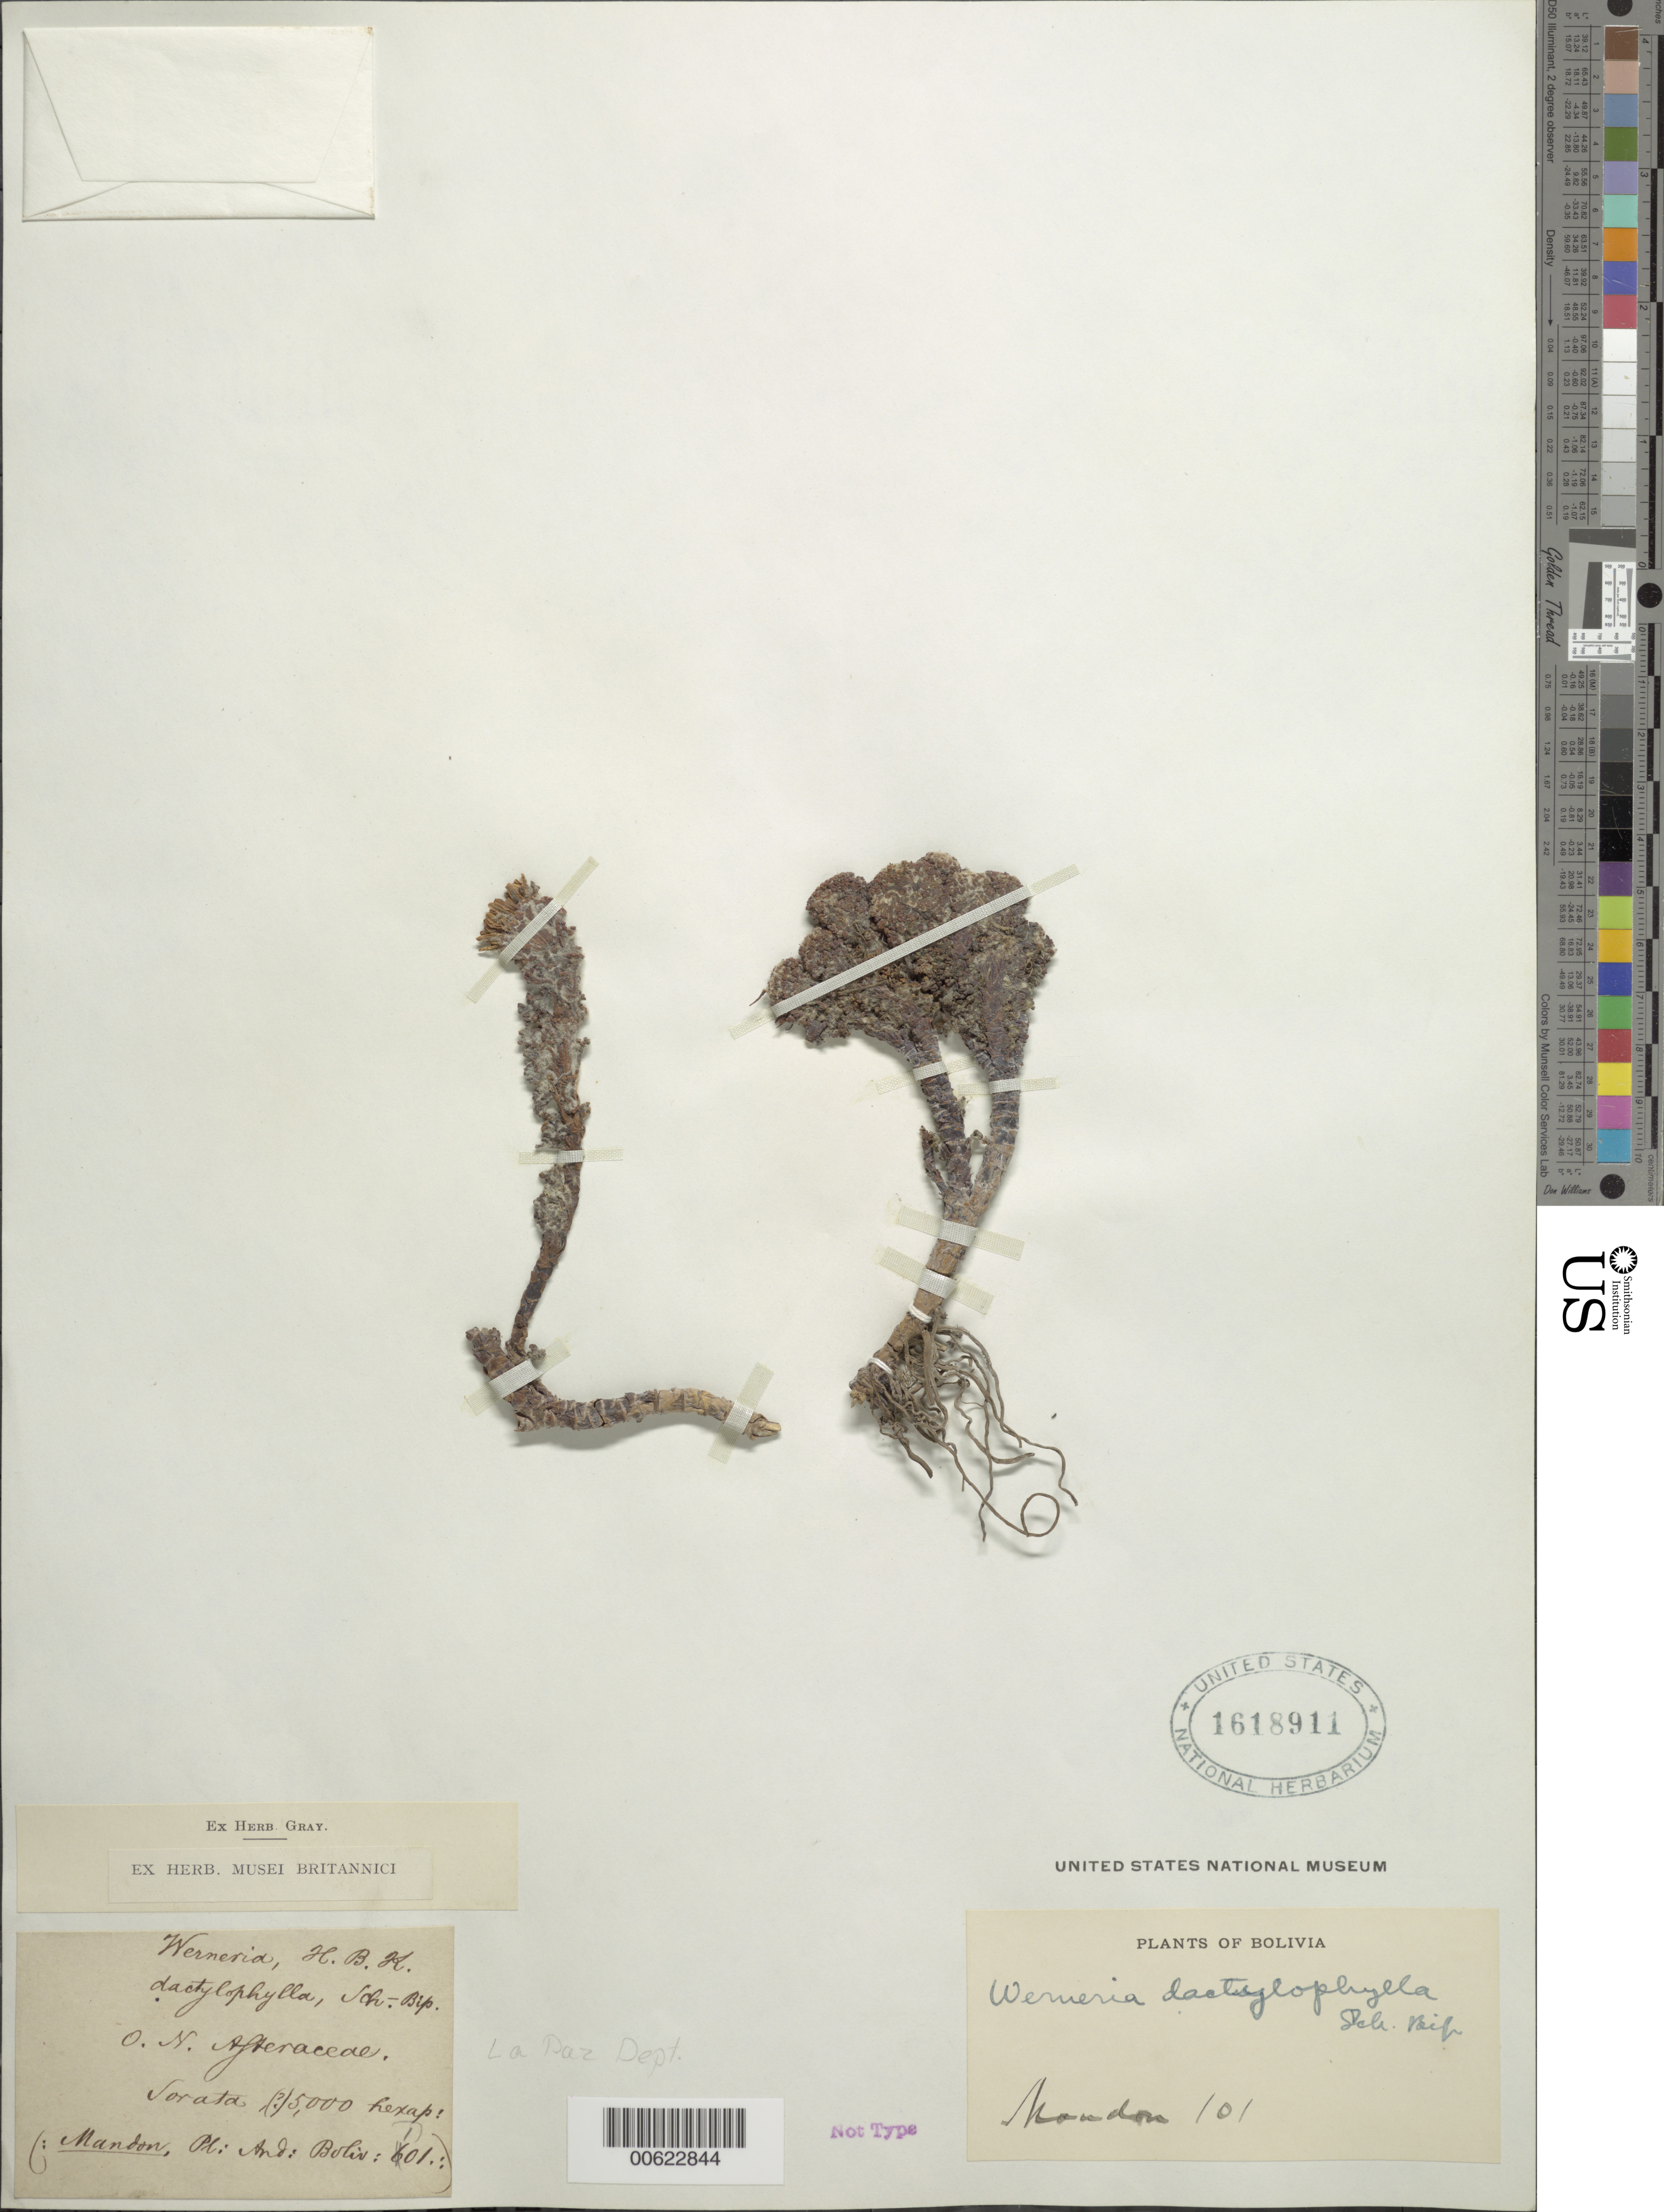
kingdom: Plantae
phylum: Tracheophyta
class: Magnoliopsida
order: Asterales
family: Asteraceae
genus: Xenophyllum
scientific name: Xenophyllum dactylophyllum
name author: (Sch. Bip.) V.A. Funk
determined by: Funk, Vicki A., (BOT), Smithsonian Institution - National Museum of Natural History (UNITED STATES)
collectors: Mandon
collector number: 101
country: Bolivia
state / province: La Paz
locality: Sorata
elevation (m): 5000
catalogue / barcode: US 1618911